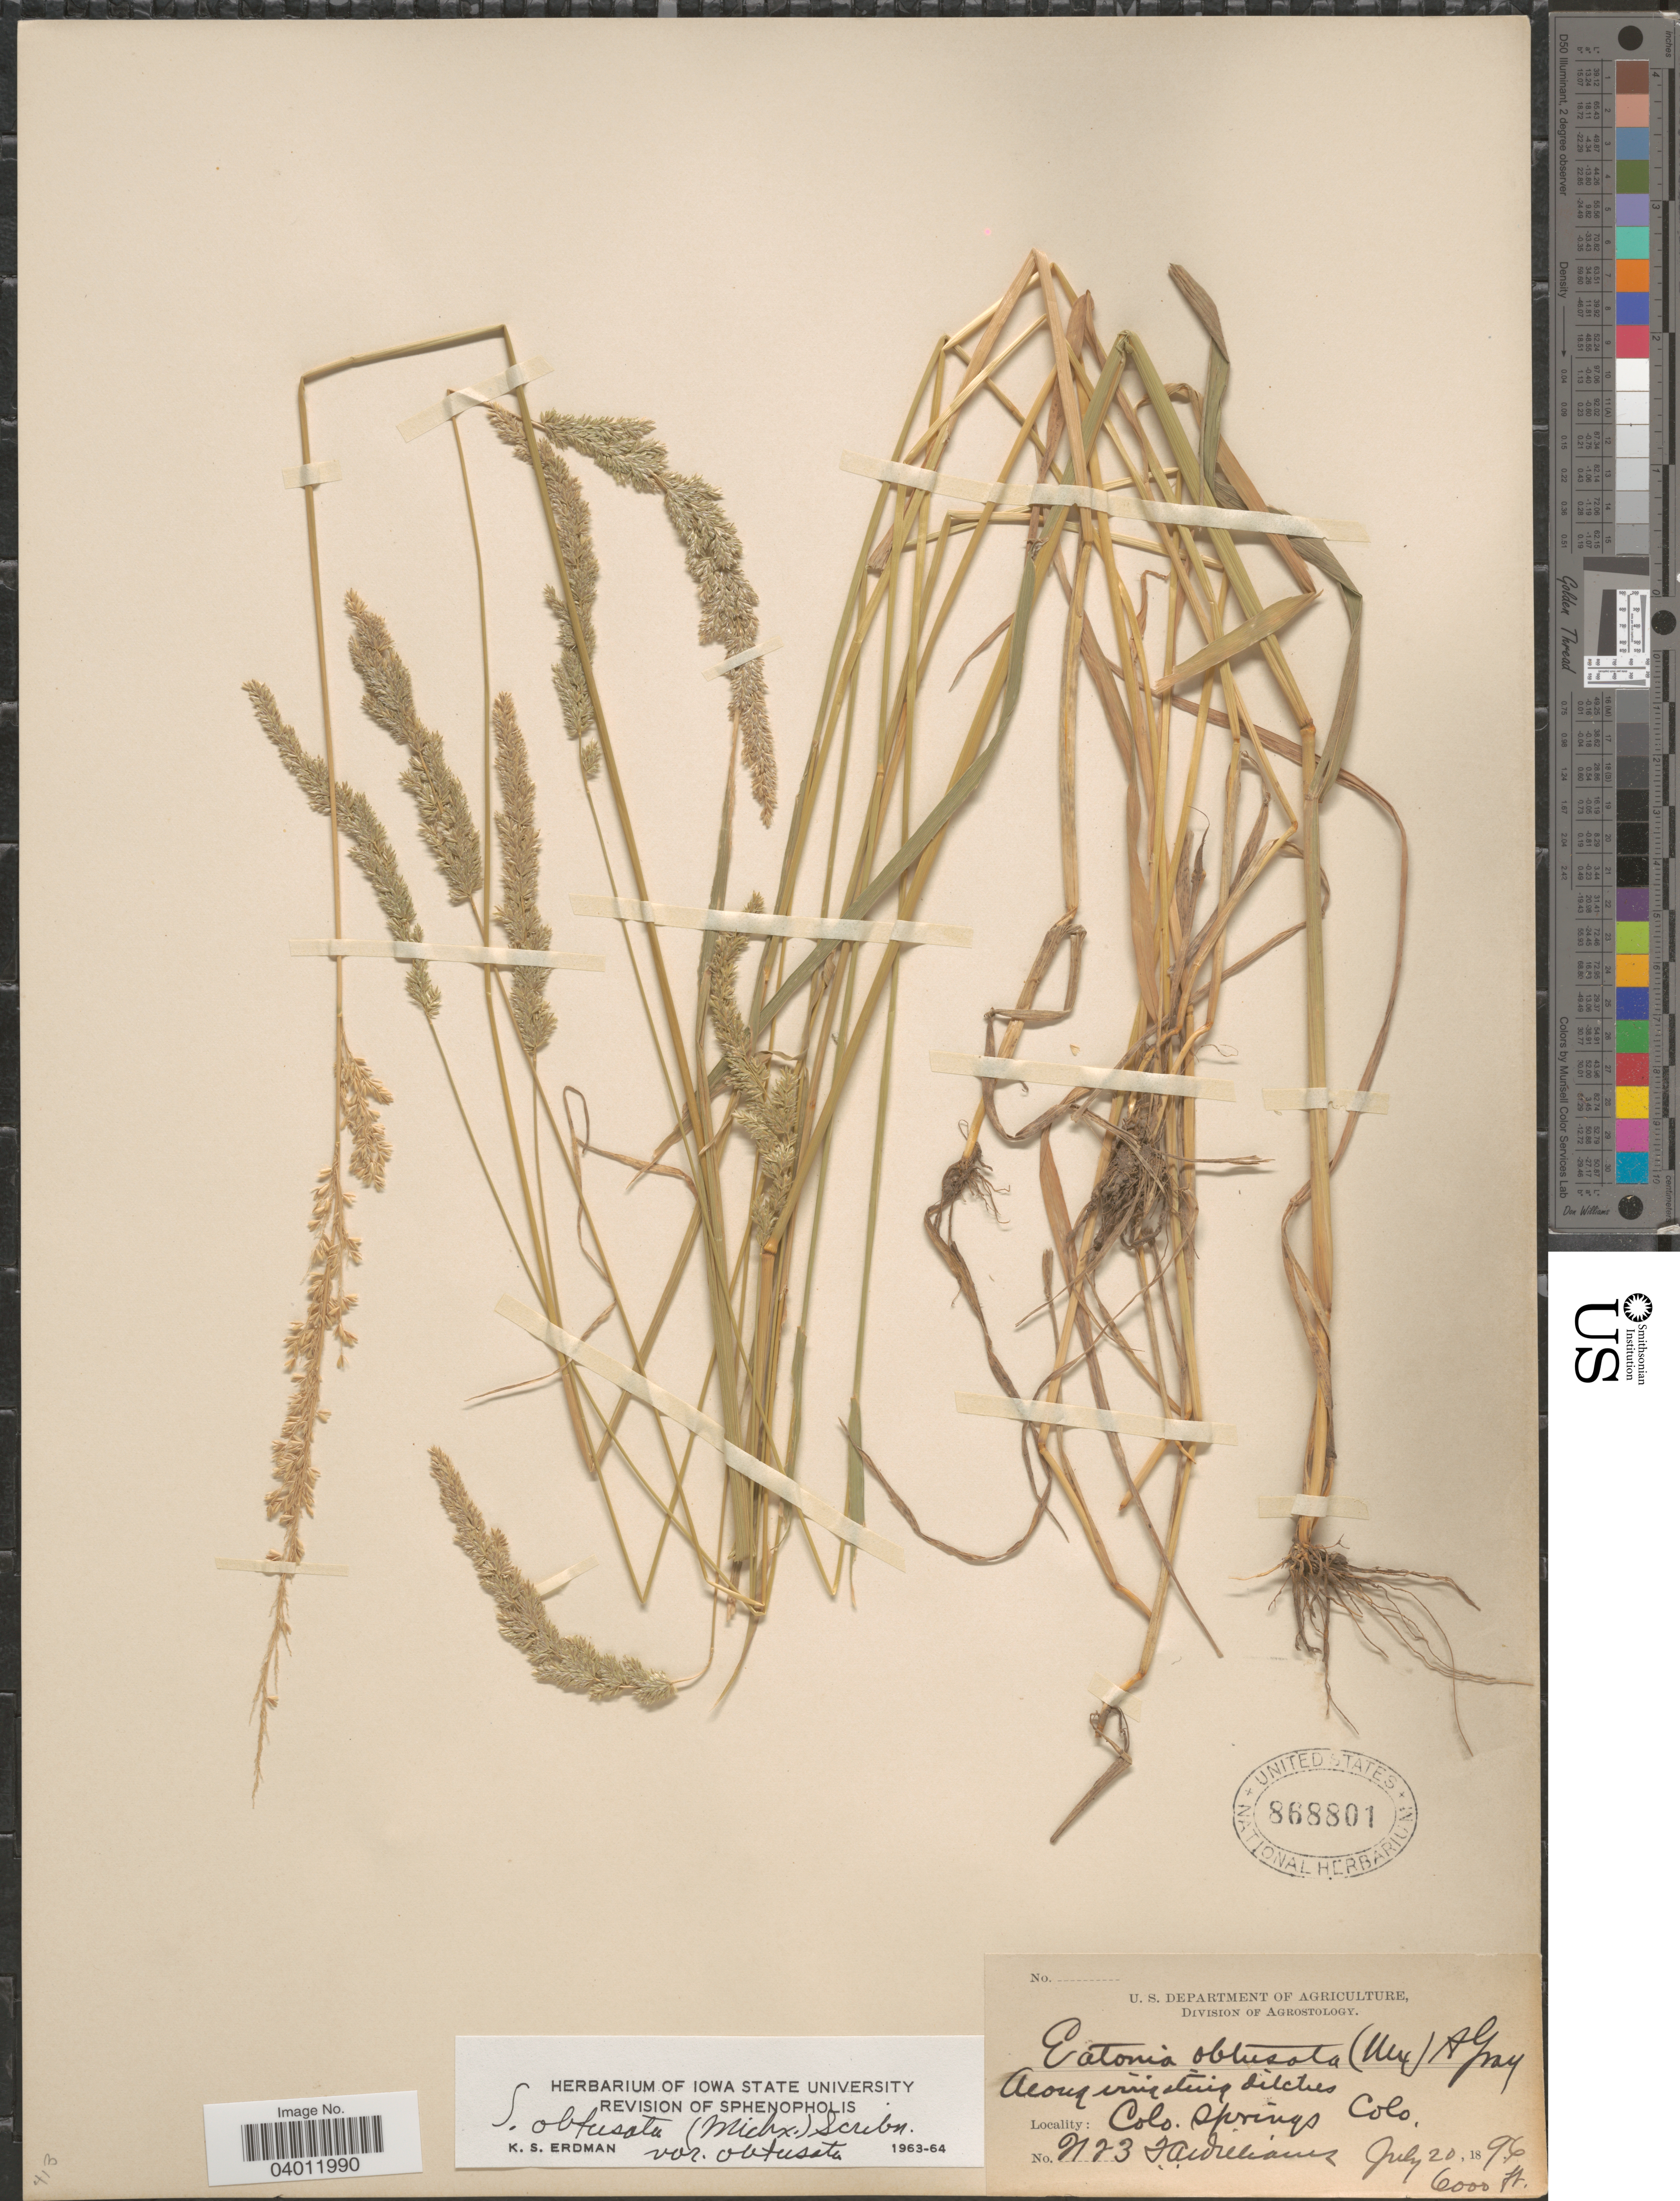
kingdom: Plantae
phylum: Tracheophyta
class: Liliopsida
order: Poales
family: Poaceae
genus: Sphenopholis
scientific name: Sphenopholis obtusata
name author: (Michx.) Scribn.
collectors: T. A. Williams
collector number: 2123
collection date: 1896-07-20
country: United States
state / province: Colorado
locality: Colo. Springs.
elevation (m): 1829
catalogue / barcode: US 868801